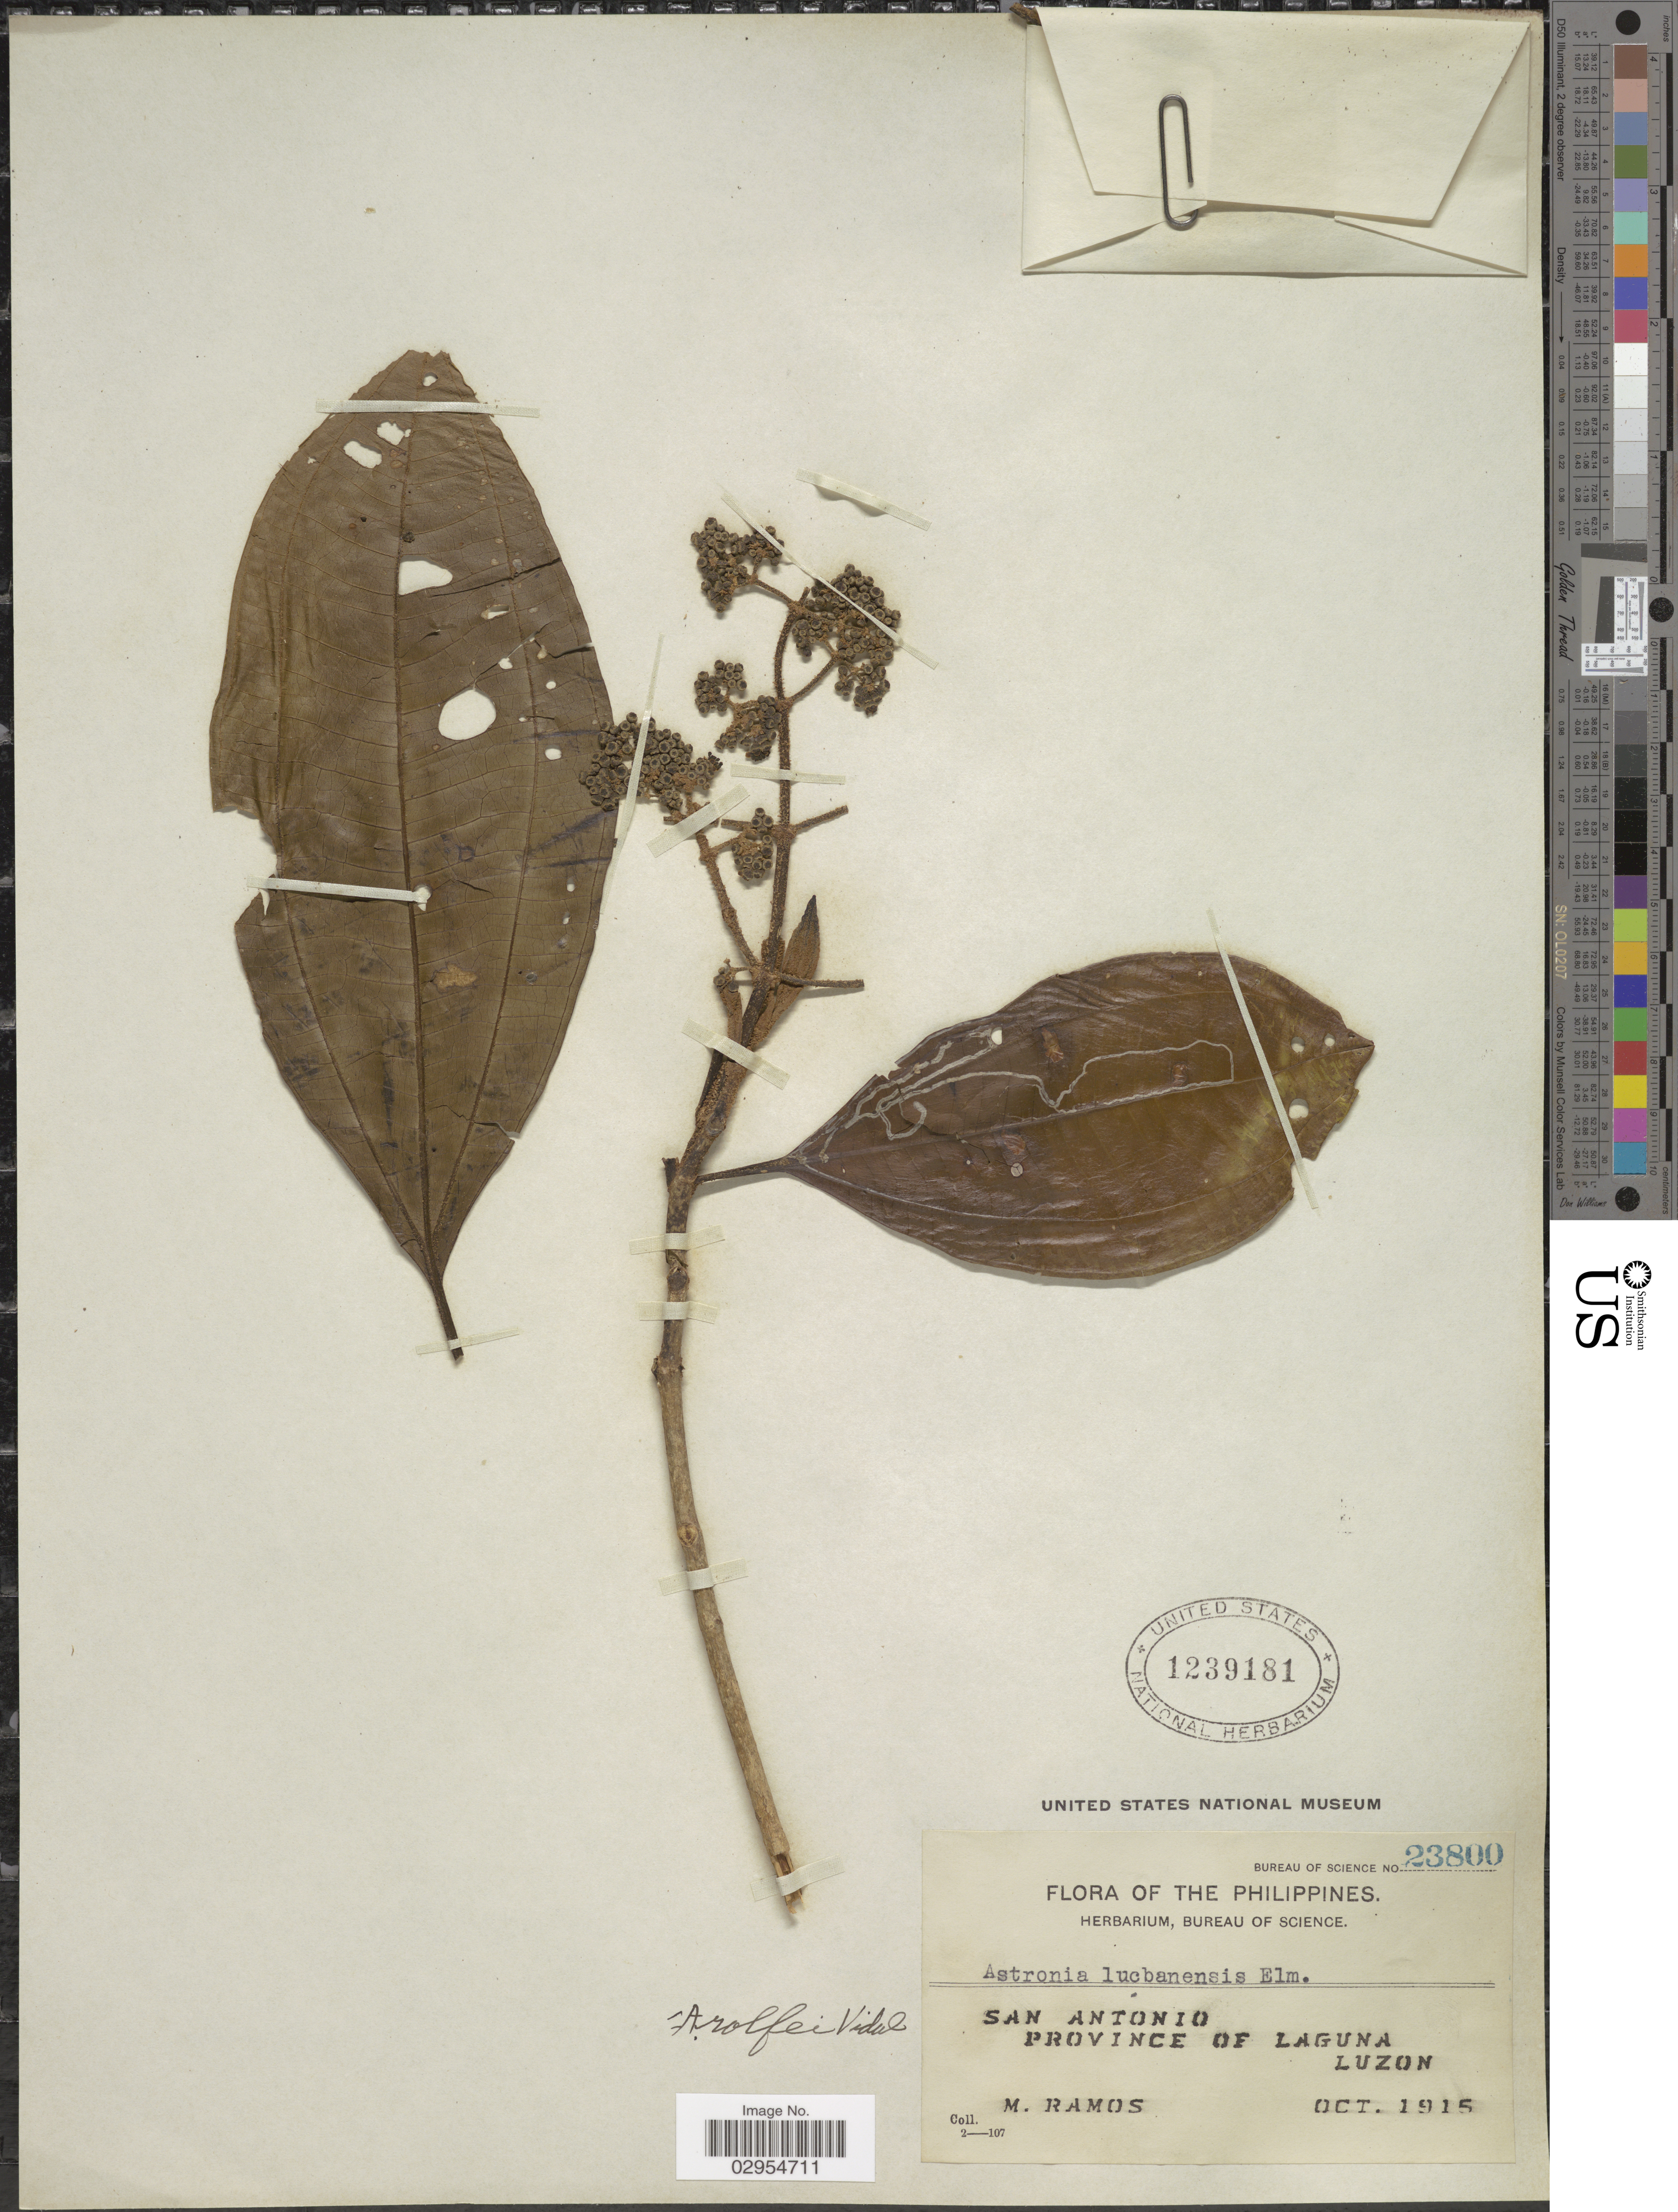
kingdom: Plantae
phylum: Tracheophyta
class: Magnoliopsida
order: Myrtales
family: Melastomataceae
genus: Astronia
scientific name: Astronia rolfei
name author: S. Vidal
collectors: M. Ramos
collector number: Bureau of Science 23800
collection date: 1915-10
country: Philippines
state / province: Calabarzon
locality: San Antonio, Province of Laguna, Luzon.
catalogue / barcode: US 1239181